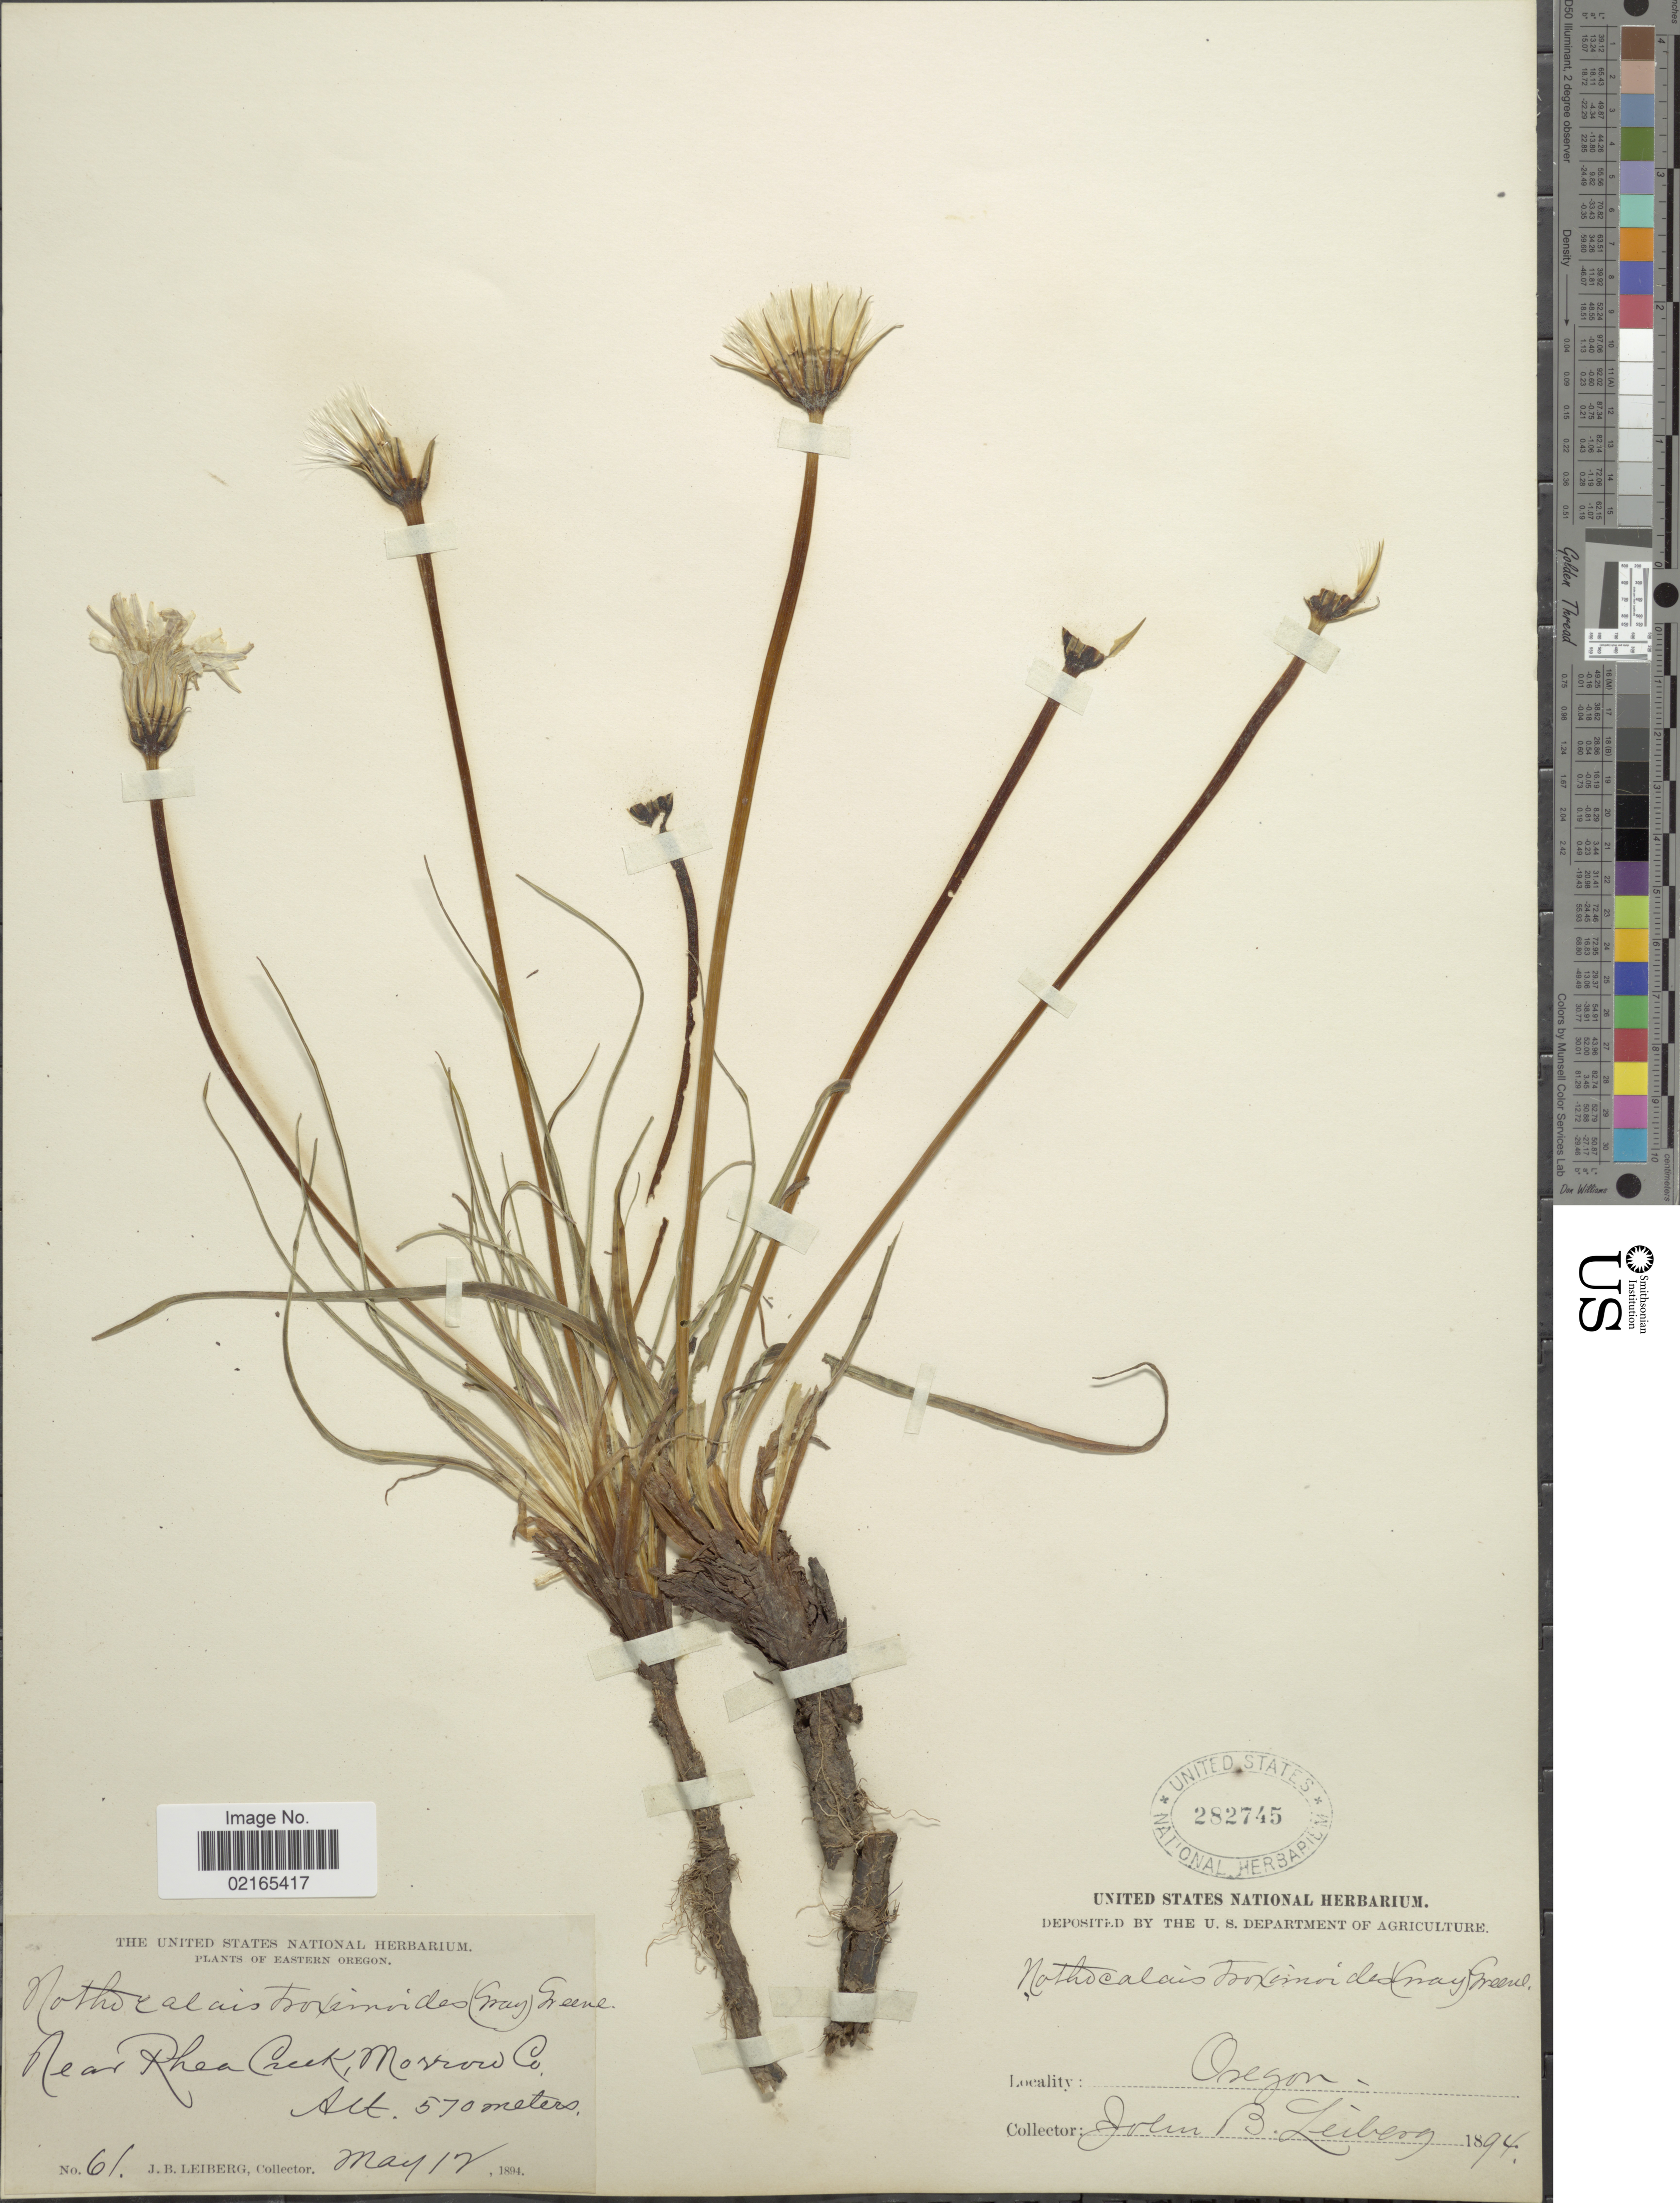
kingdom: Plantae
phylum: Tracheophyta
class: Magnoliopsida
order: Asterales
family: Asteraceae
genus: Nothocalais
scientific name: Nothocalais troximoides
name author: (A. Gray) Greene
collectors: J. B. Leiberg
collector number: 61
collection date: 1894-05-12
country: United States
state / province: Oregon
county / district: Morrow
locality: Eastern Orgeon, near Rhea Creek, Morrow Co.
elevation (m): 570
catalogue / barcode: US 282745